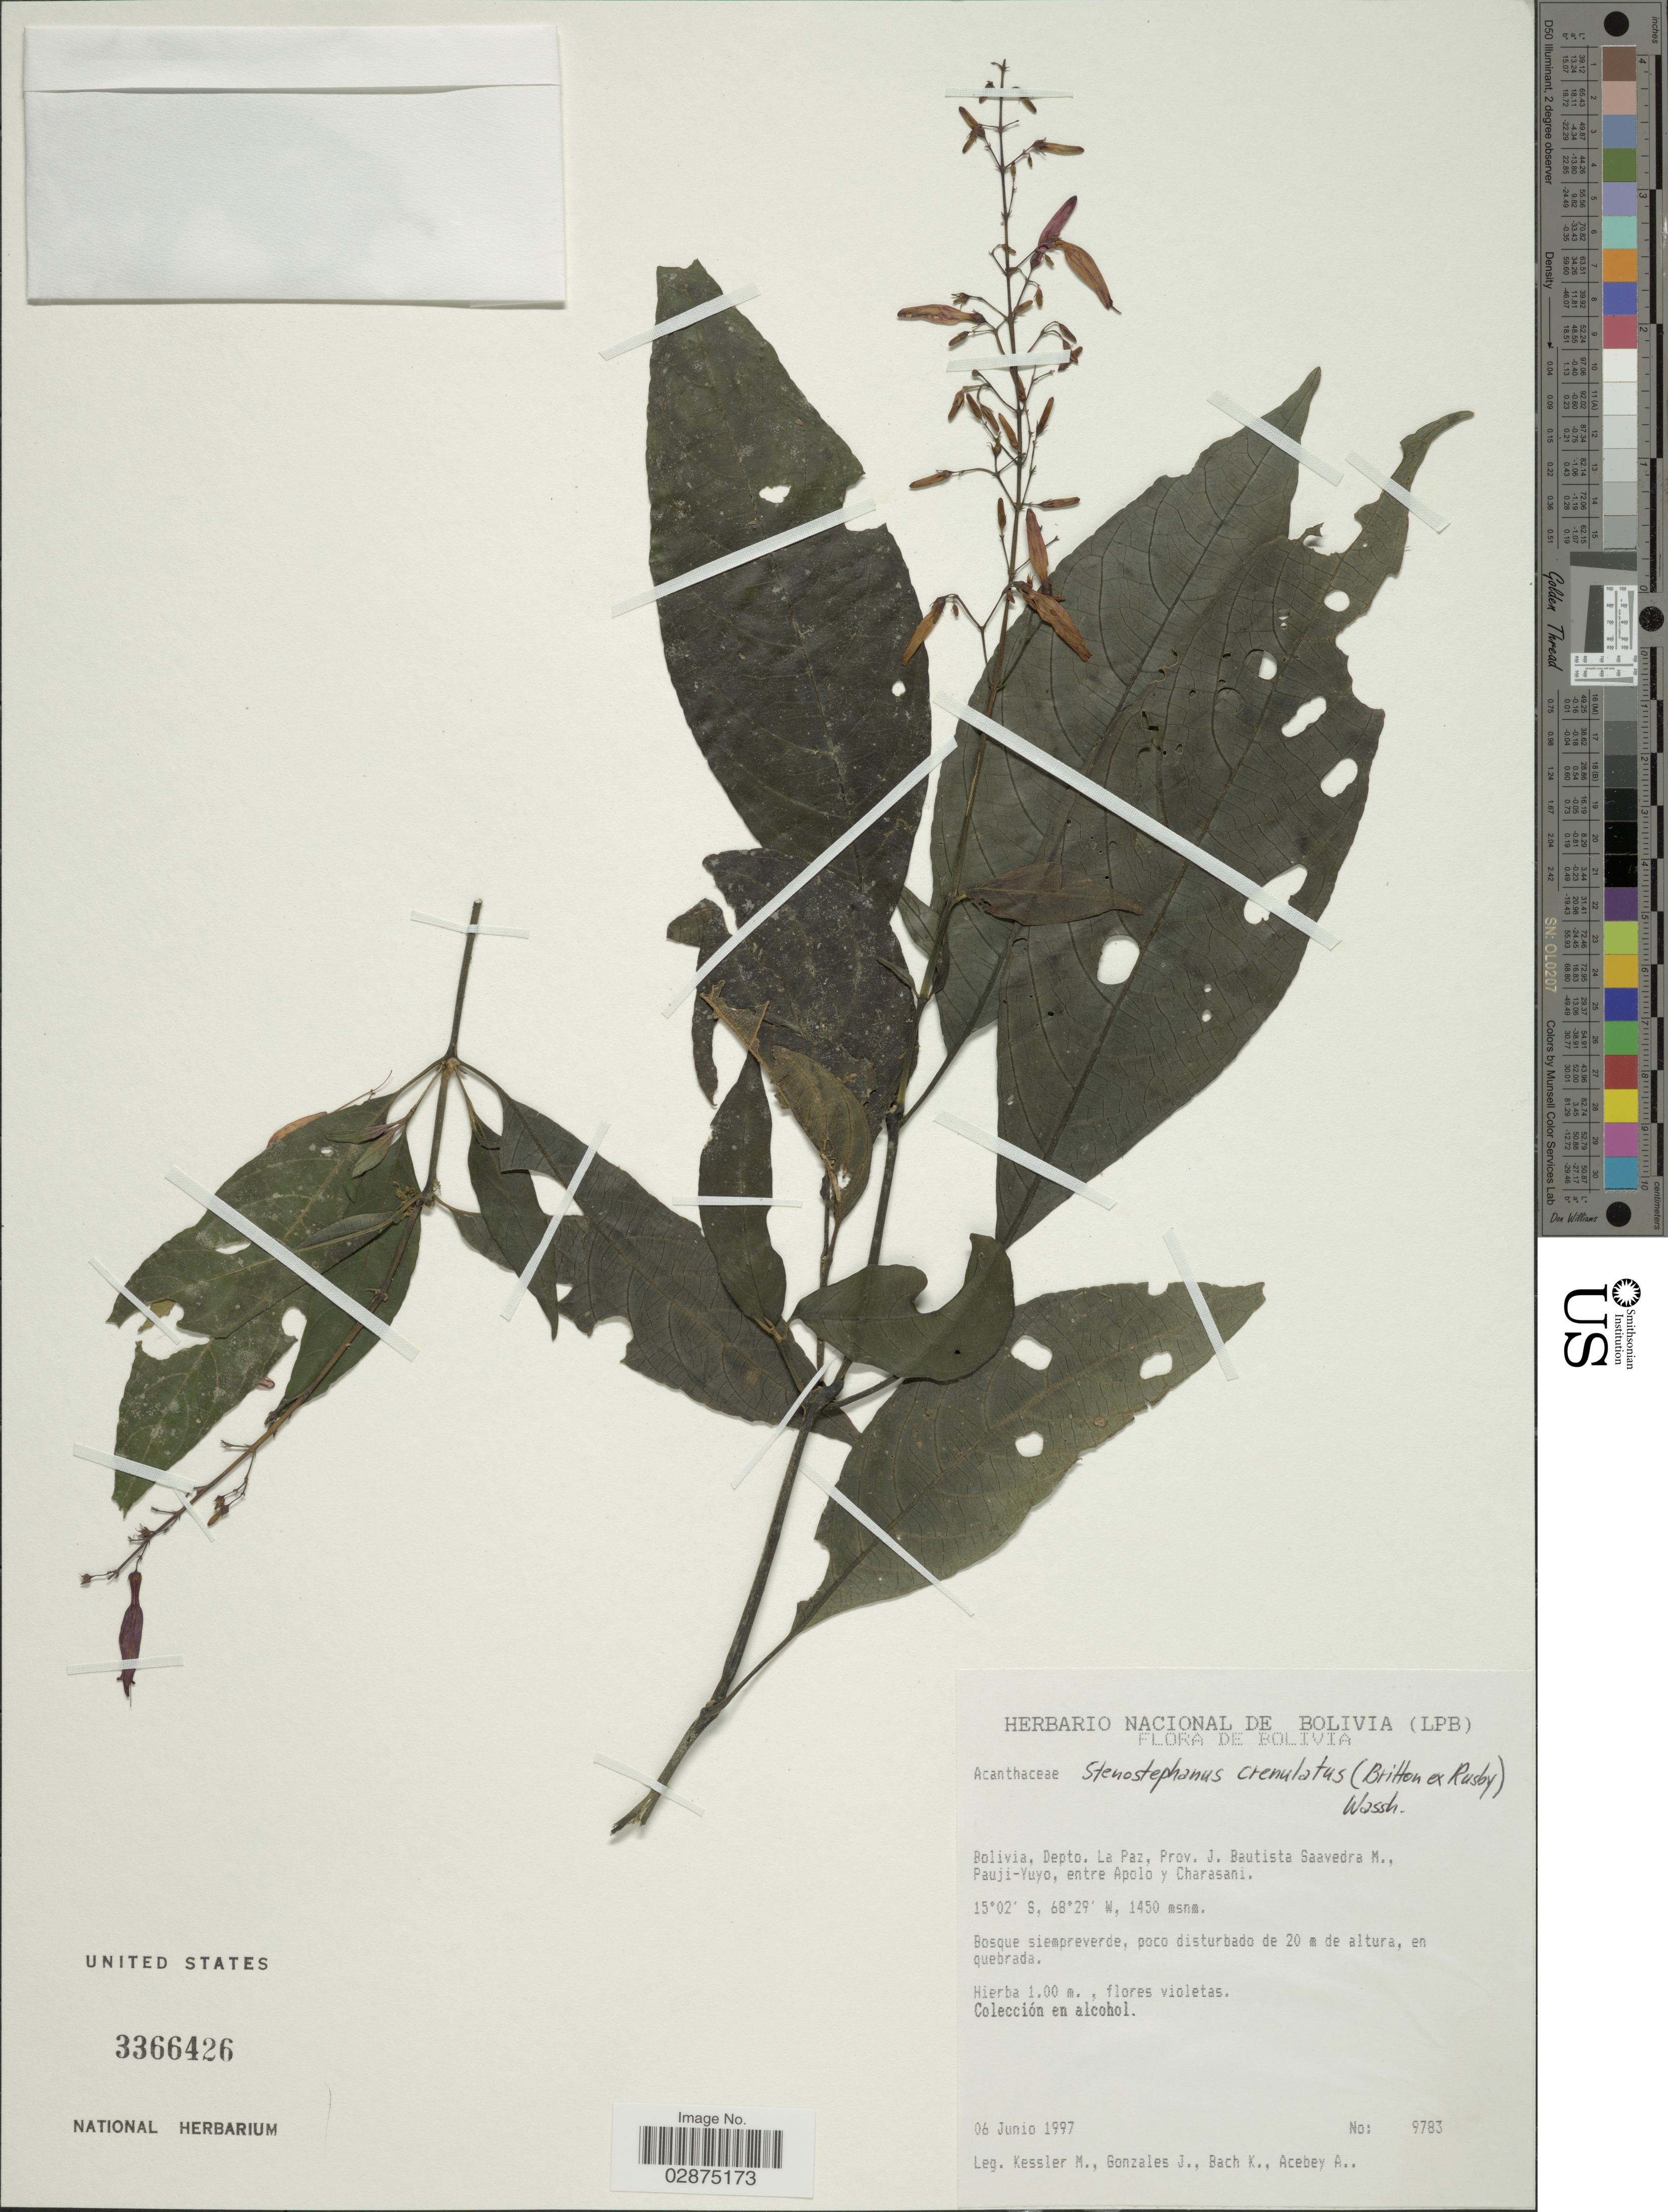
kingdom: Plantae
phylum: Tracheophyta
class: Magnoliopsida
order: Lamiales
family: Acanthaceae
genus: Stenostephanus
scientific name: Stenostephanus crenulatus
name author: (Britton ex Rusby) Wassh.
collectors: M. Kessler, J. Gonzales, K. Bach & A. Acebey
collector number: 9783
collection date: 1997-06-06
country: Bolivia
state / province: La Paz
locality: Depto. La Paz, Prov. J. Bautista Saavedra M., Pauji-Yuyo, entre Apolo y Charasani.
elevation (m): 1450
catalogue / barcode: US 3366426